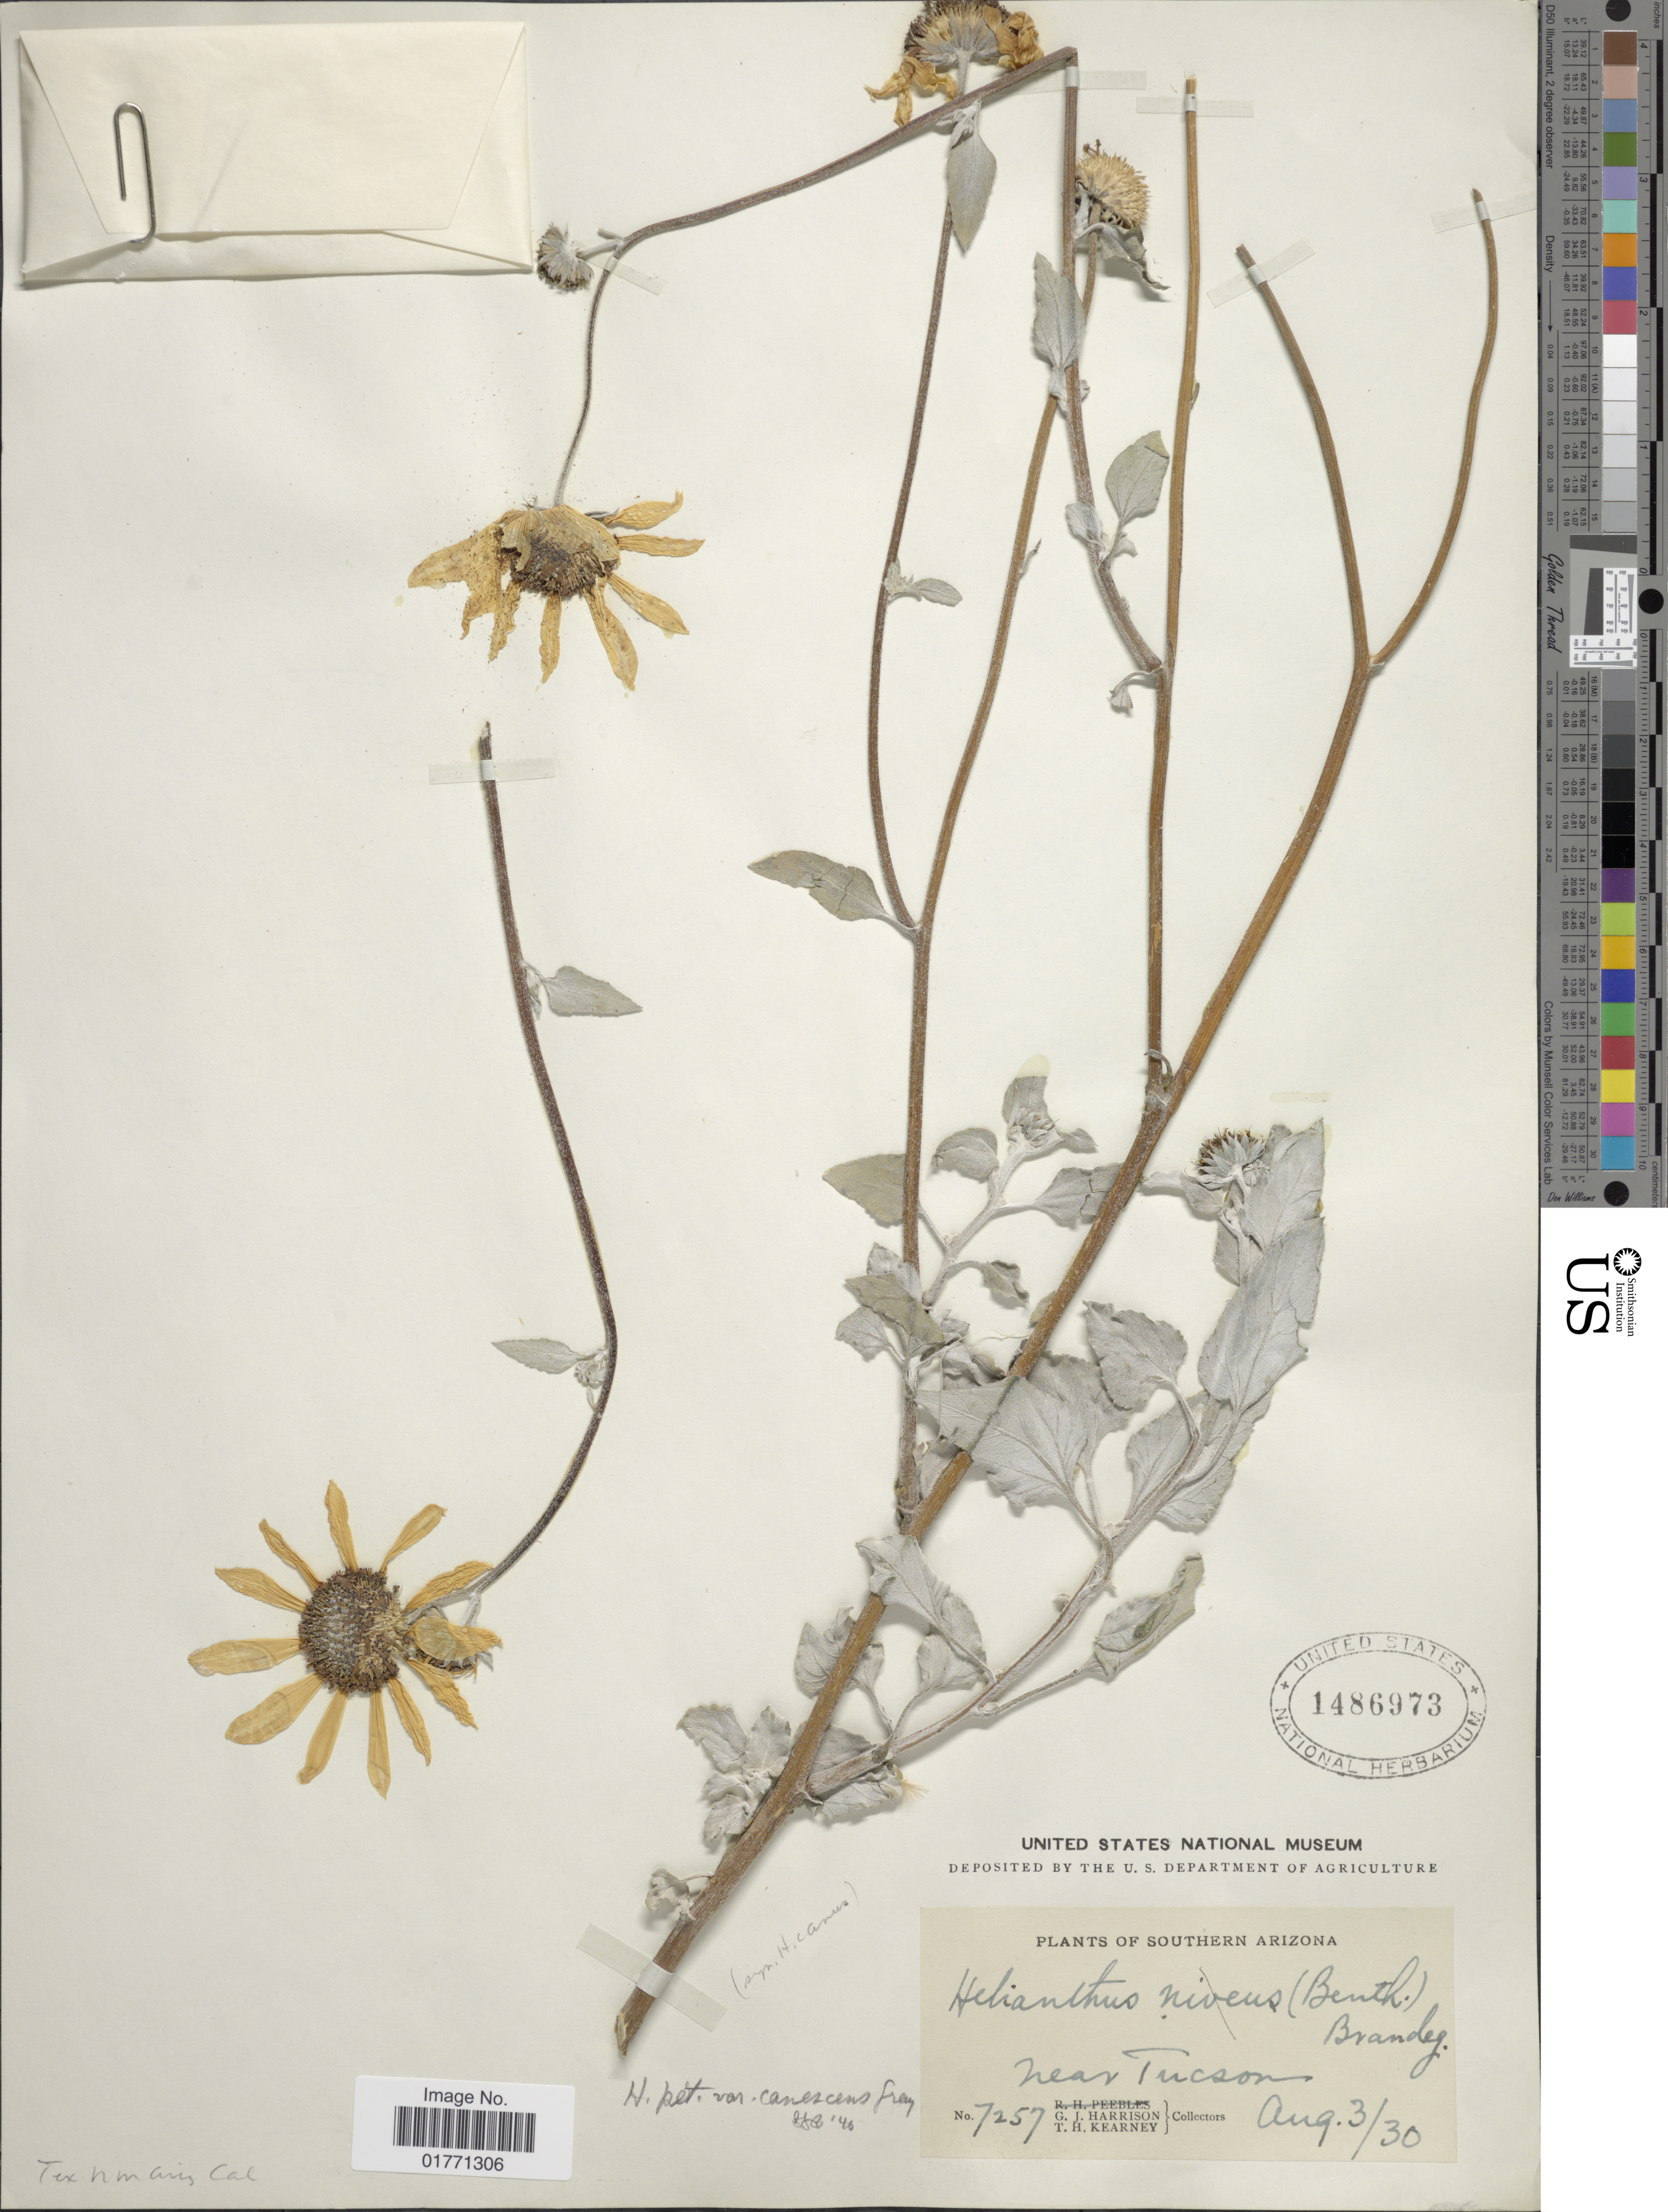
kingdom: Plantae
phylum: Tracheophyta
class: Magnoliopsida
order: Asterales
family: Asteraceae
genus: Helianthus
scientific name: Helianthus petiolaris var. canescens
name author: Nutt.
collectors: G. J. Harrison & T. H. Kearney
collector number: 7257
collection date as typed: Transcribed d/m/y: 3/8/30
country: United States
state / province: Arizona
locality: Southern Arizona, near Tucson.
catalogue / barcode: US 1486973